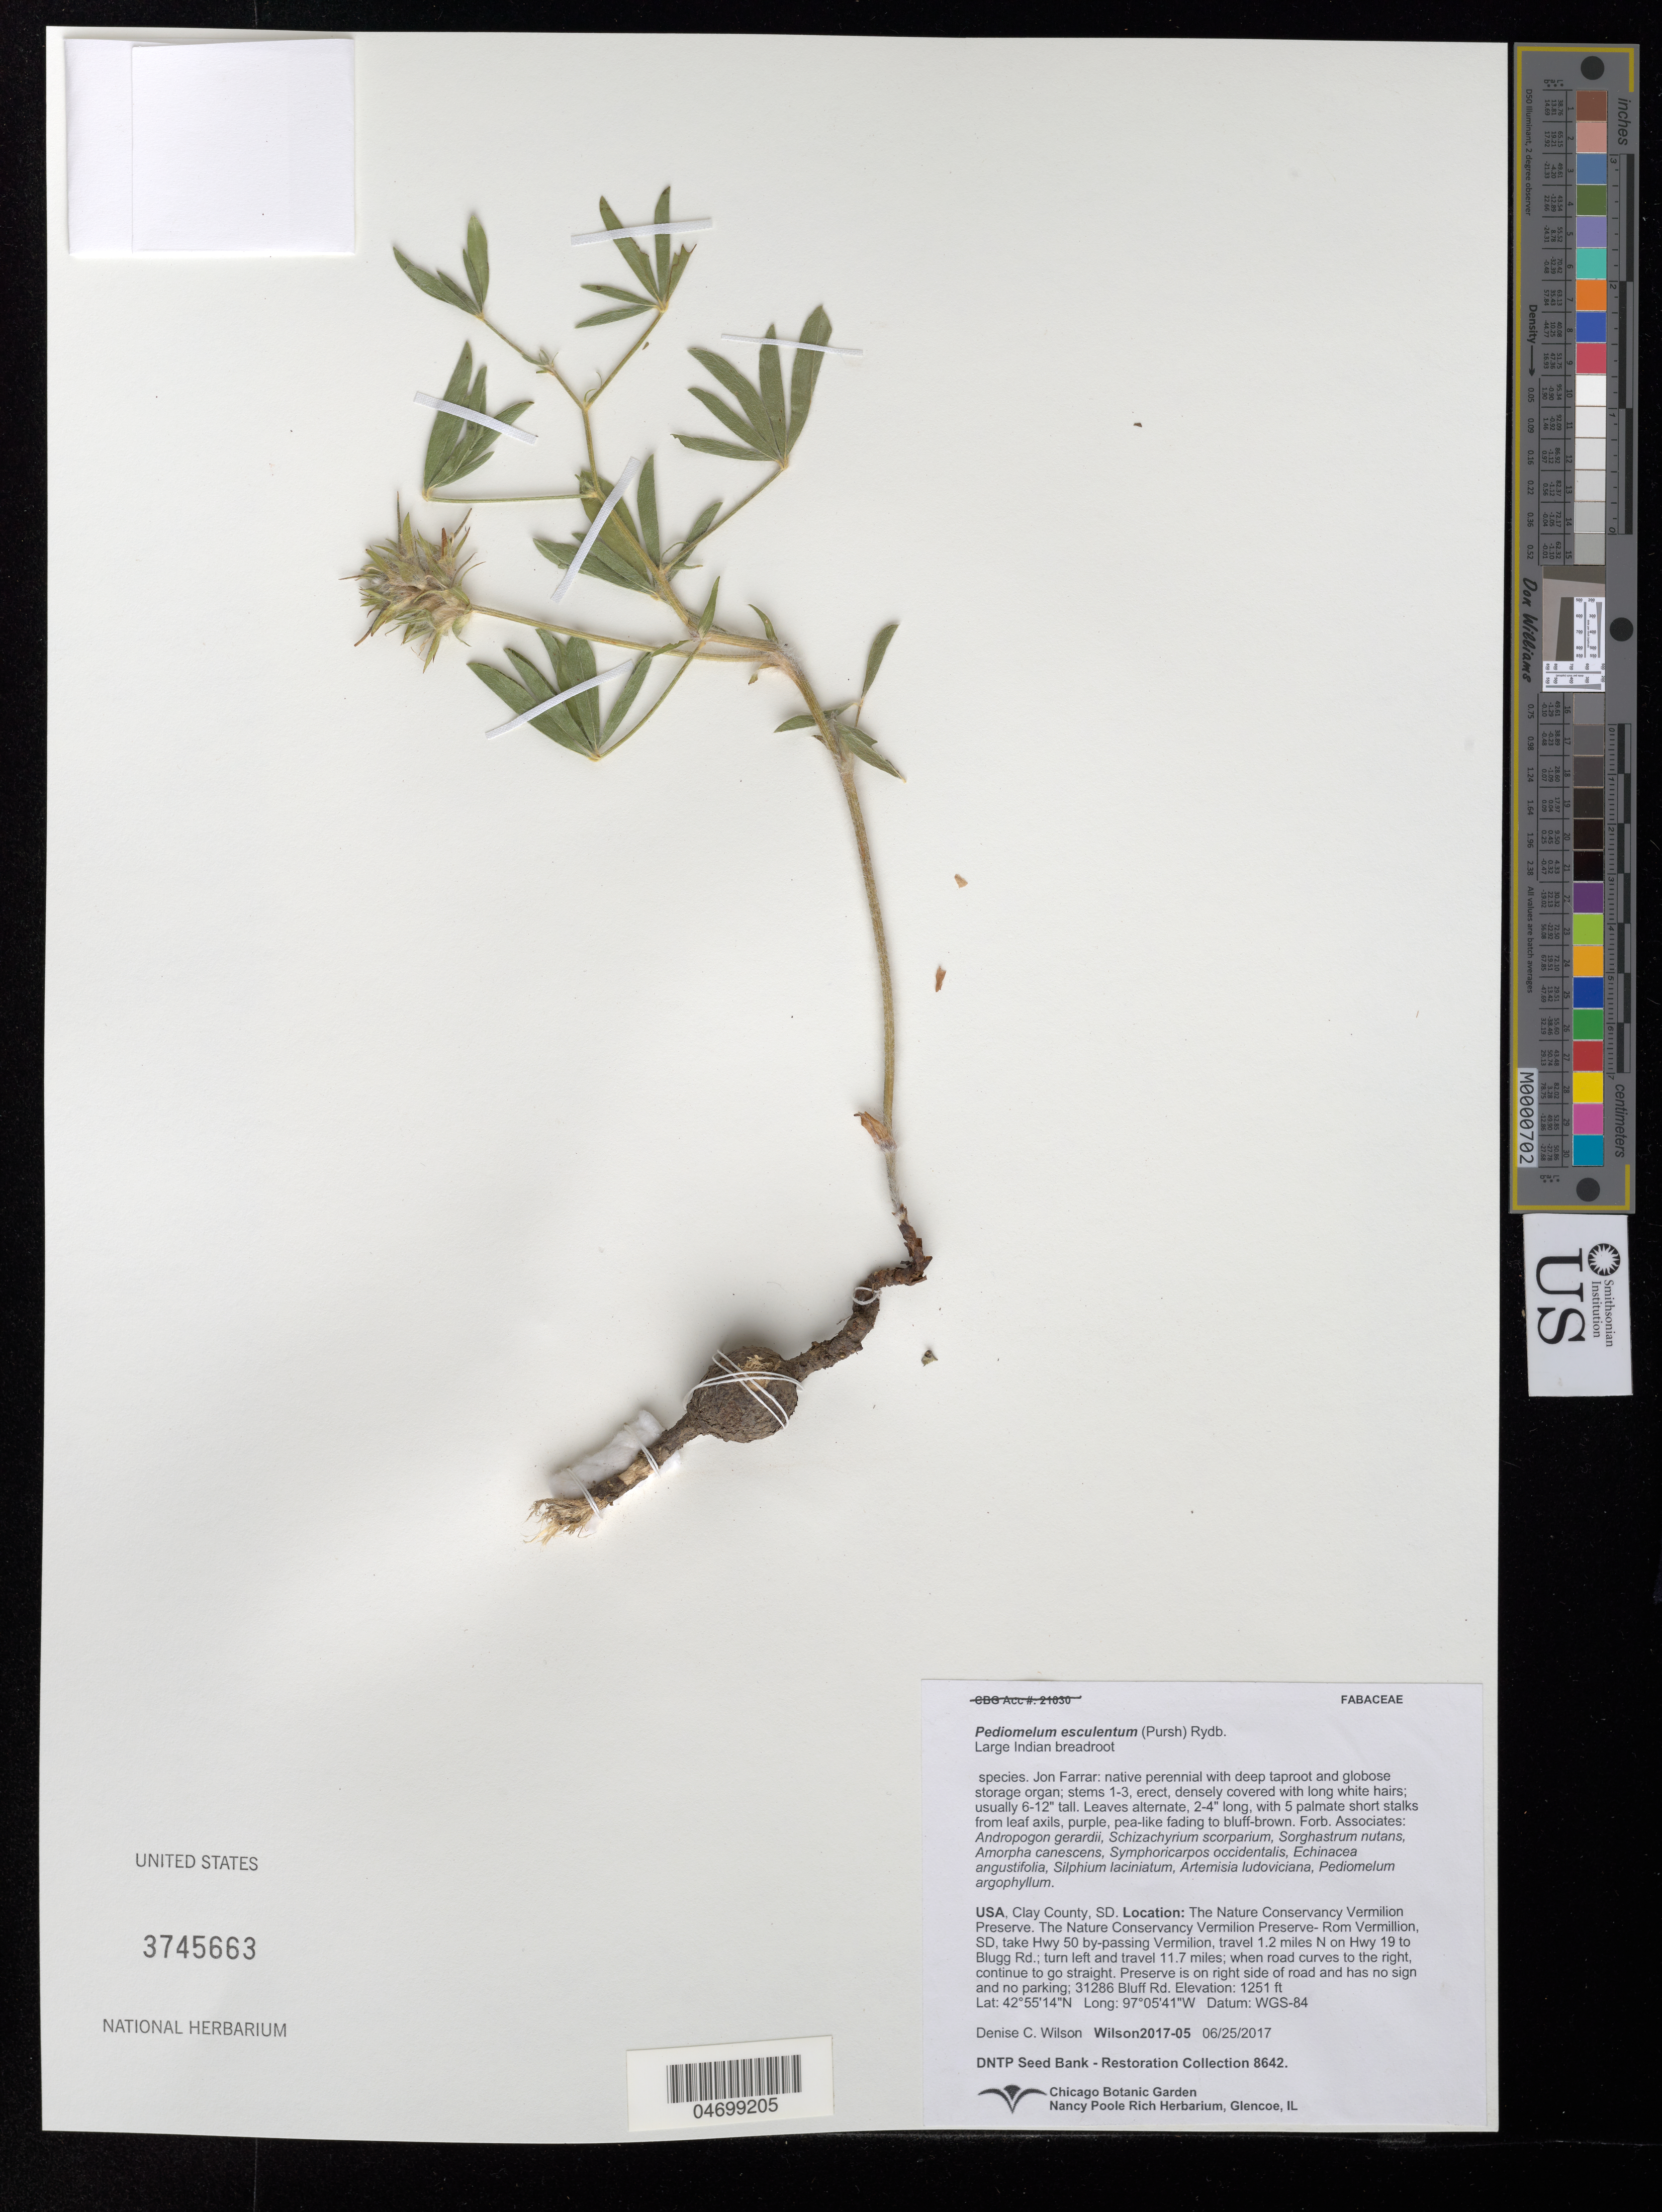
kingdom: Plantae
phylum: Tracheophyta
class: Magnoliopsida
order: Fabales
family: Fabaceae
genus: Pediomelum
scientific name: Pediomelum esculentum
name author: (Pursh) Rydb.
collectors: D. Wilson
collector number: Wilson2017-05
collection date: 2017-06-25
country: United States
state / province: South Dakota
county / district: Clay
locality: The Nature Conservatory Vermillion Preserve.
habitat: With Andropogon gerardii, Echinacea angustifolia, Sorghastrum nutans, etc.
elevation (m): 381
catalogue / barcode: US 3745663